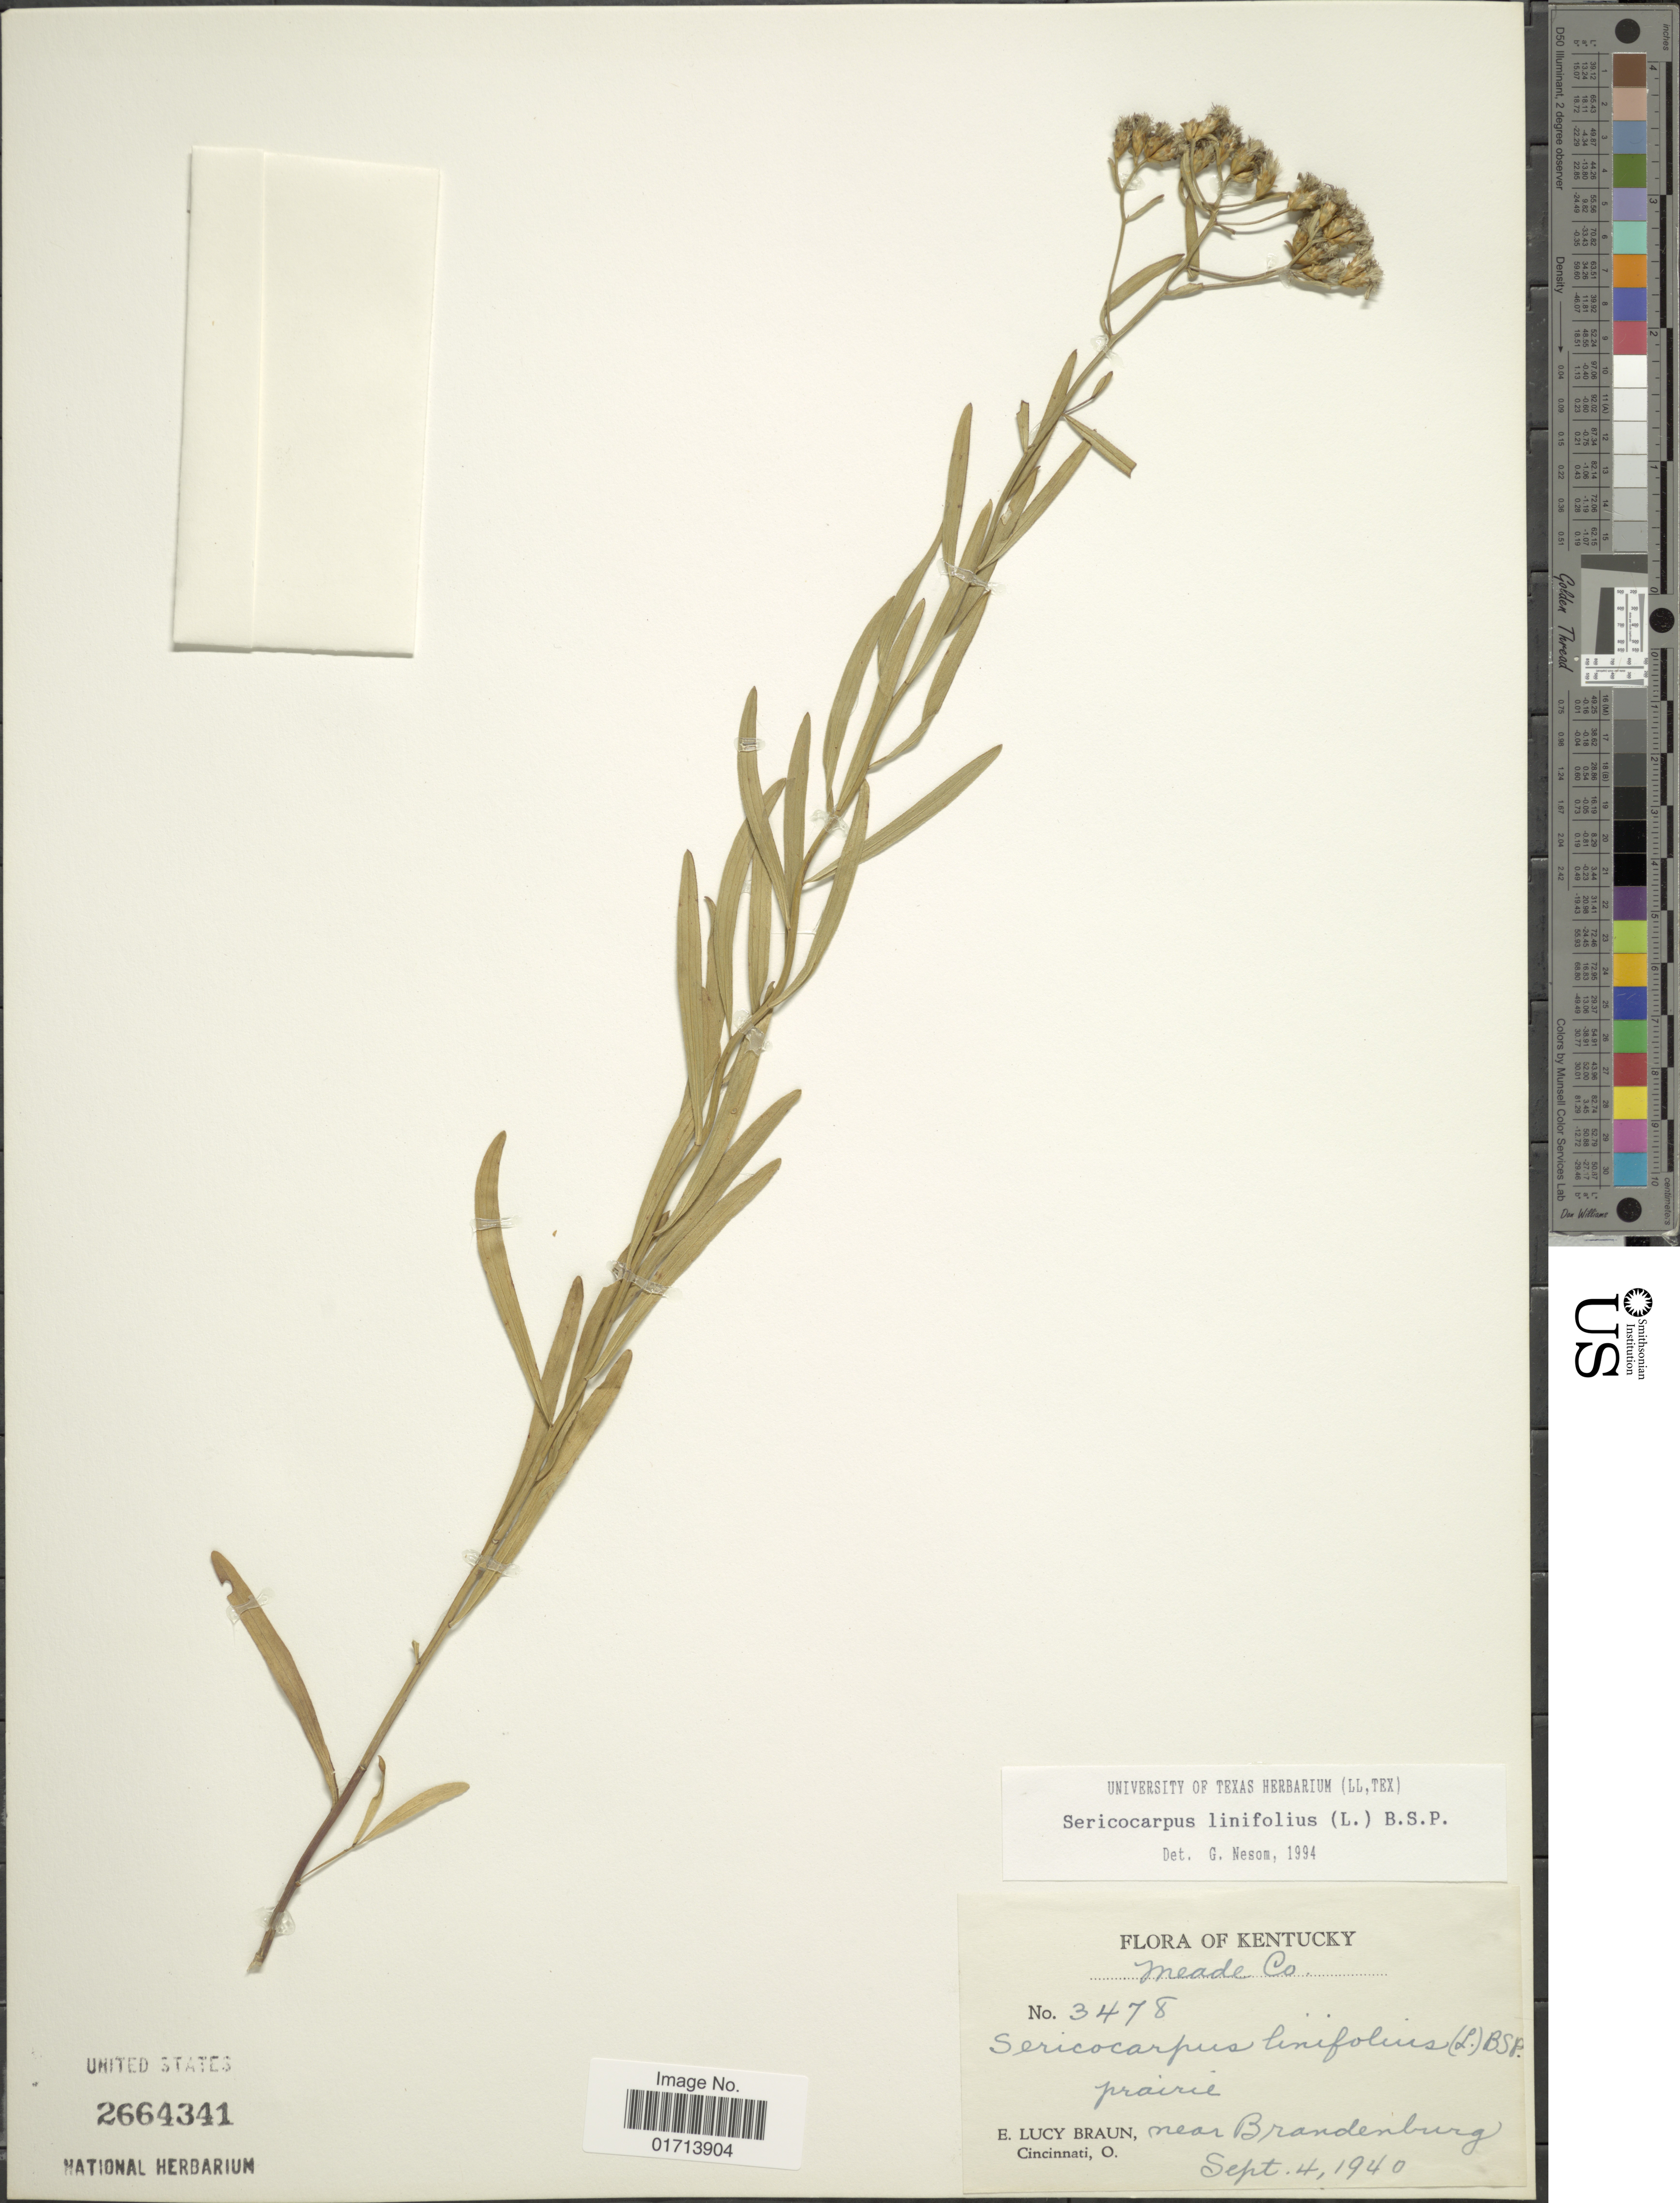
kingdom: Plantae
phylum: Tracheophyta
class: Magnoliopsida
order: Asterales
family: Asteraceae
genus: Sericocarpus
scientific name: Sericocarpus linifolius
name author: (L.) Britton, Stearns & Poggenb.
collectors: E. L. Braun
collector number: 3478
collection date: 1940-09-04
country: United States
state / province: Kentucky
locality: Meado Co., near Brandenburg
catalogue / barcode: US 2664341